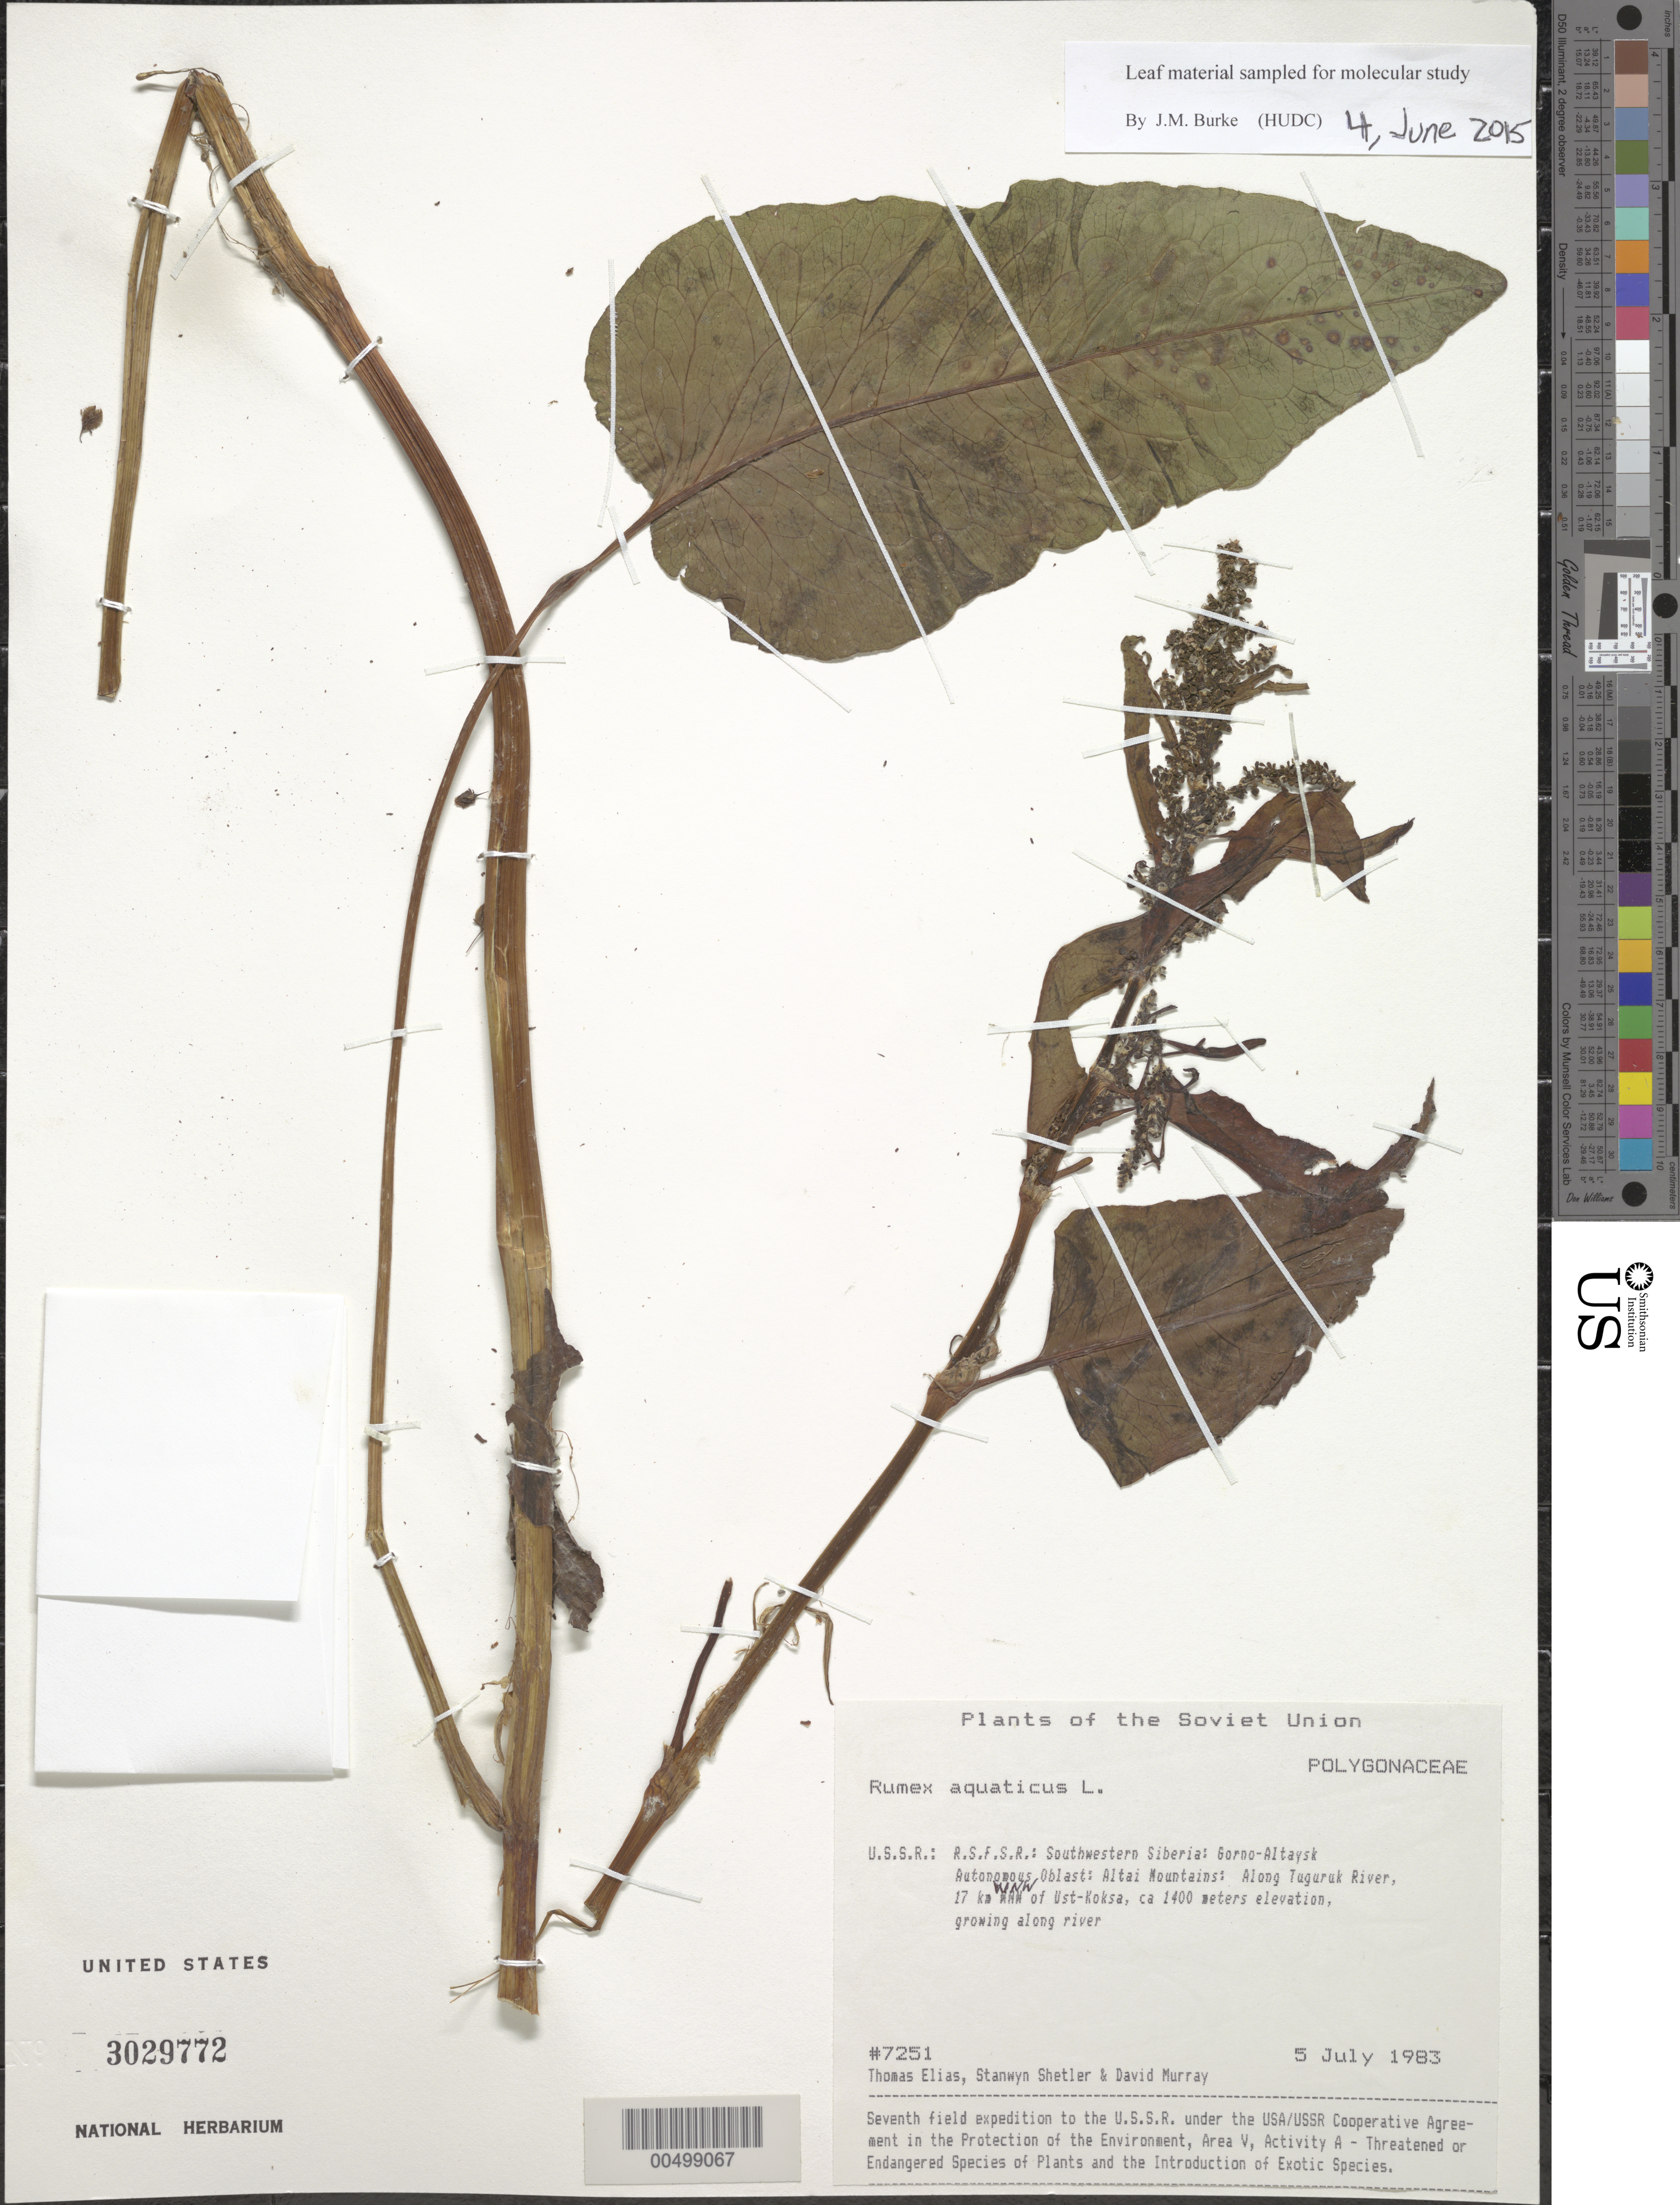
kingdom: Plantae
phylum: Tracheophyta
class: Magnoliopsida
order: Caryophyllales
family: Polygonaceae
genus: Rumex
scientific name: Rumex aquaticus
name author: L.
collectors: T. Elias, S. Shetler & D. F. Murray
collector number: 7251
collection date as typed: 05 Jul 1983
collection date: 1983-07-05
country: Russian Federation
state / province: Altai Republic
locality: Altai Mountains, along Tuguruk River, 17 km WNW of Ust-Koksa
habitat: growing along river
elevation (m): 1400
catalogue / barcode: US 3029772